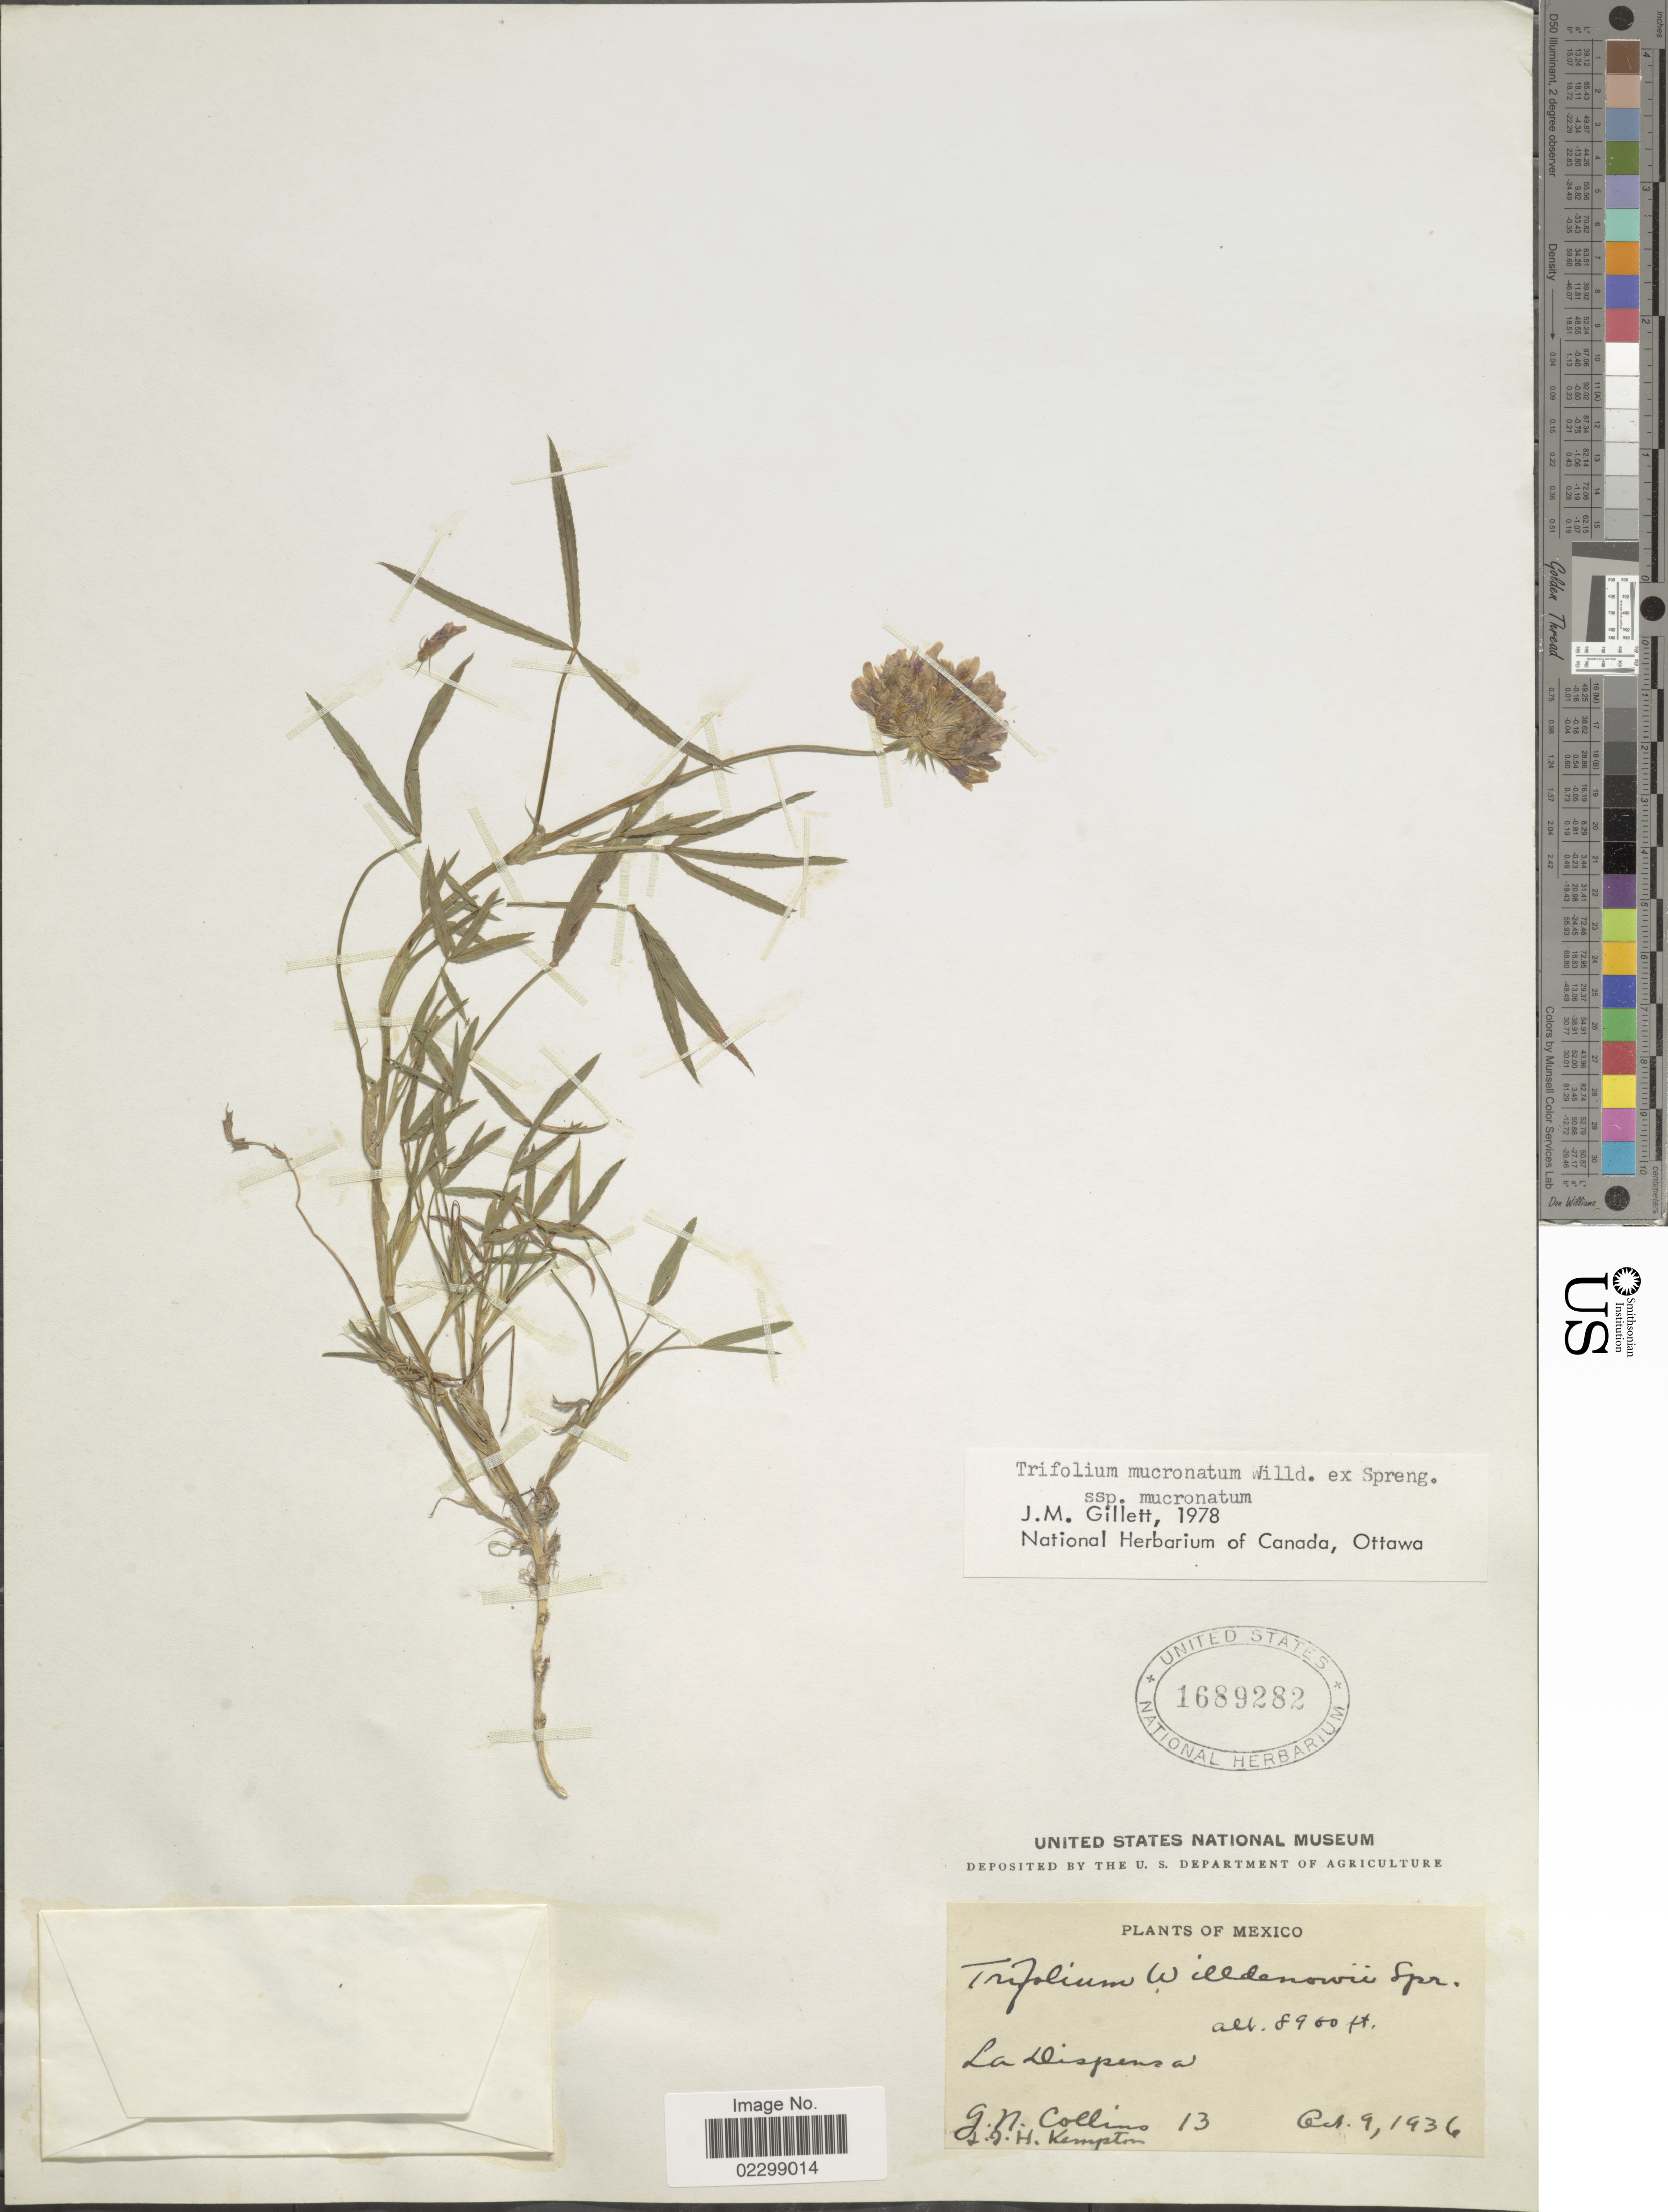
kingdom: Plantae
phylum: Tracheophyta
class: Magnoliopsida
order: Fabales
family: Fabaceae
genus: Trifolium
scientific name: Trifolium mucronatum subsp. mucronatum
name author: Willd. ex Spreng.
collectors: G. Collins & J. H. Kempton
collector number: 13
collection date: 1936-10-09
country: Mexico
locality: La Dispensa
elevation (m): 2713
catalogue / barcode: US 1689282